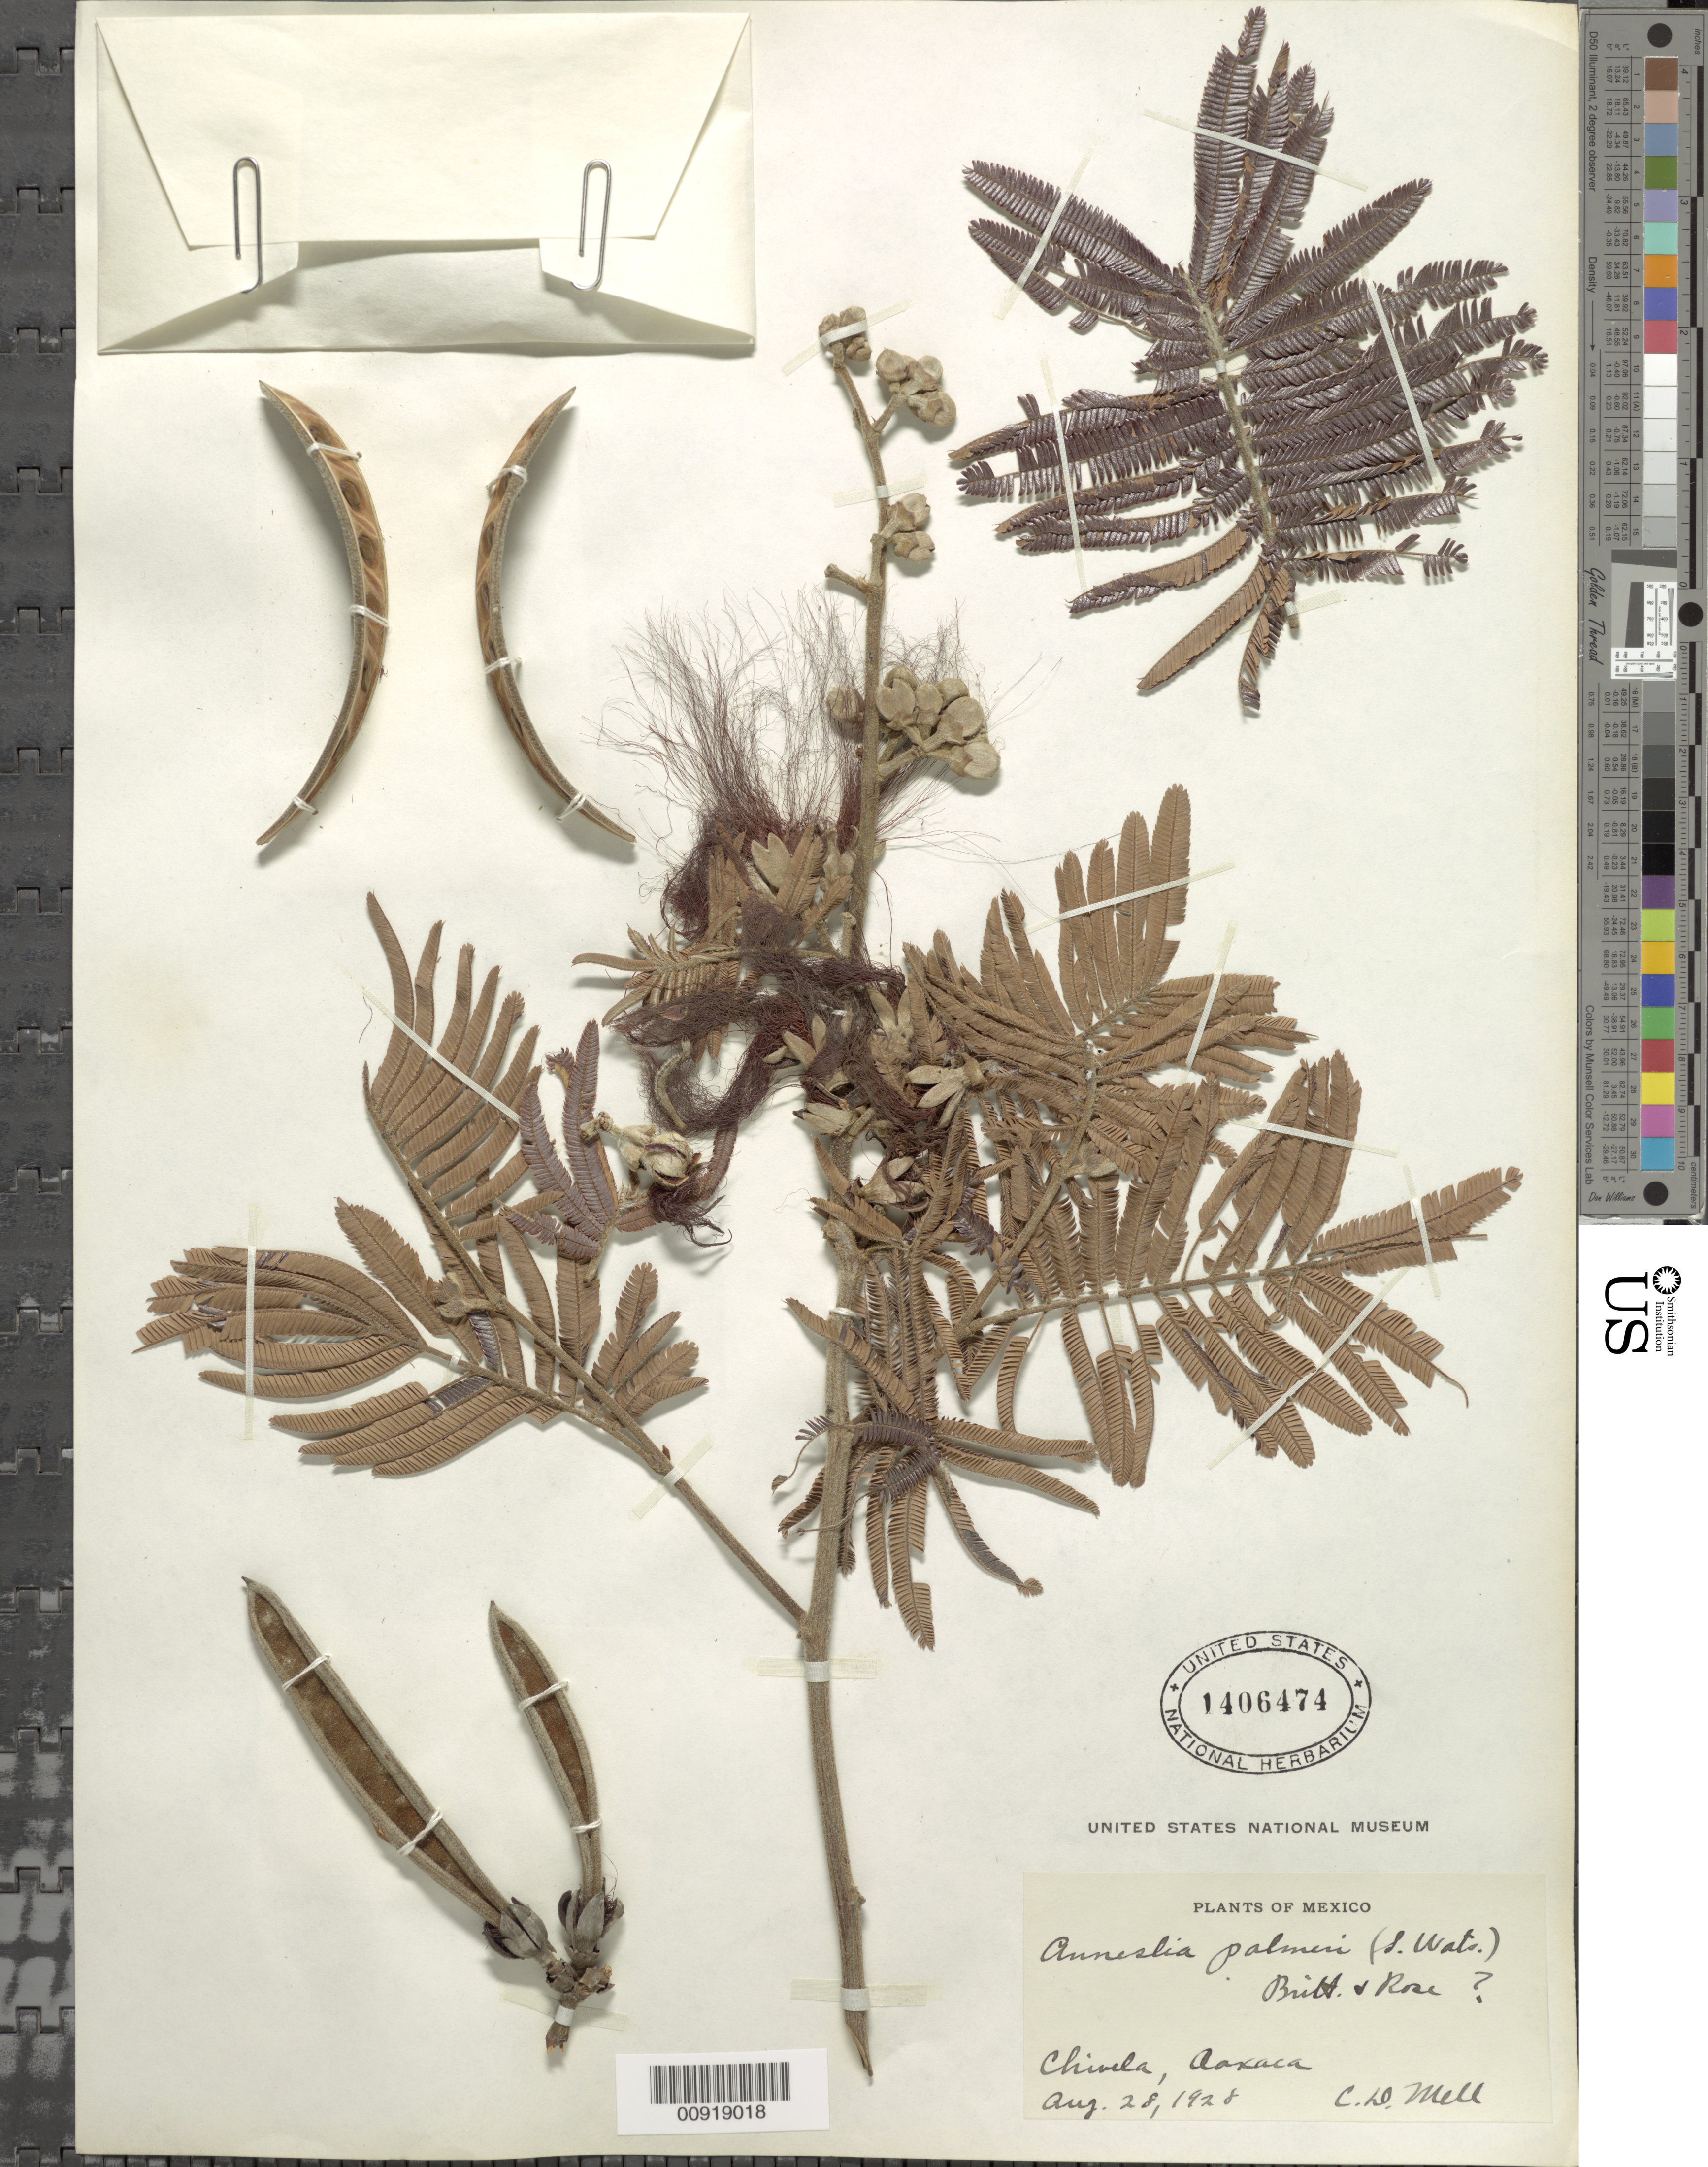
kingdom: Plantae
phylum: Tracheophyta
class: Magnoliopsida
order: Fabales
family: Fabaceae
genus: Calliandra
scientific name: Calliandra palmeri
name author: S. Watson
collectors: C. D. Mell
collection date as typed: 28 Aug 1928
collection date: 1928-08-28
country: Mexico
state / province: Oaxaca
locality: Chivela, Oaxaca.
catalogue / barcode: US 1406474